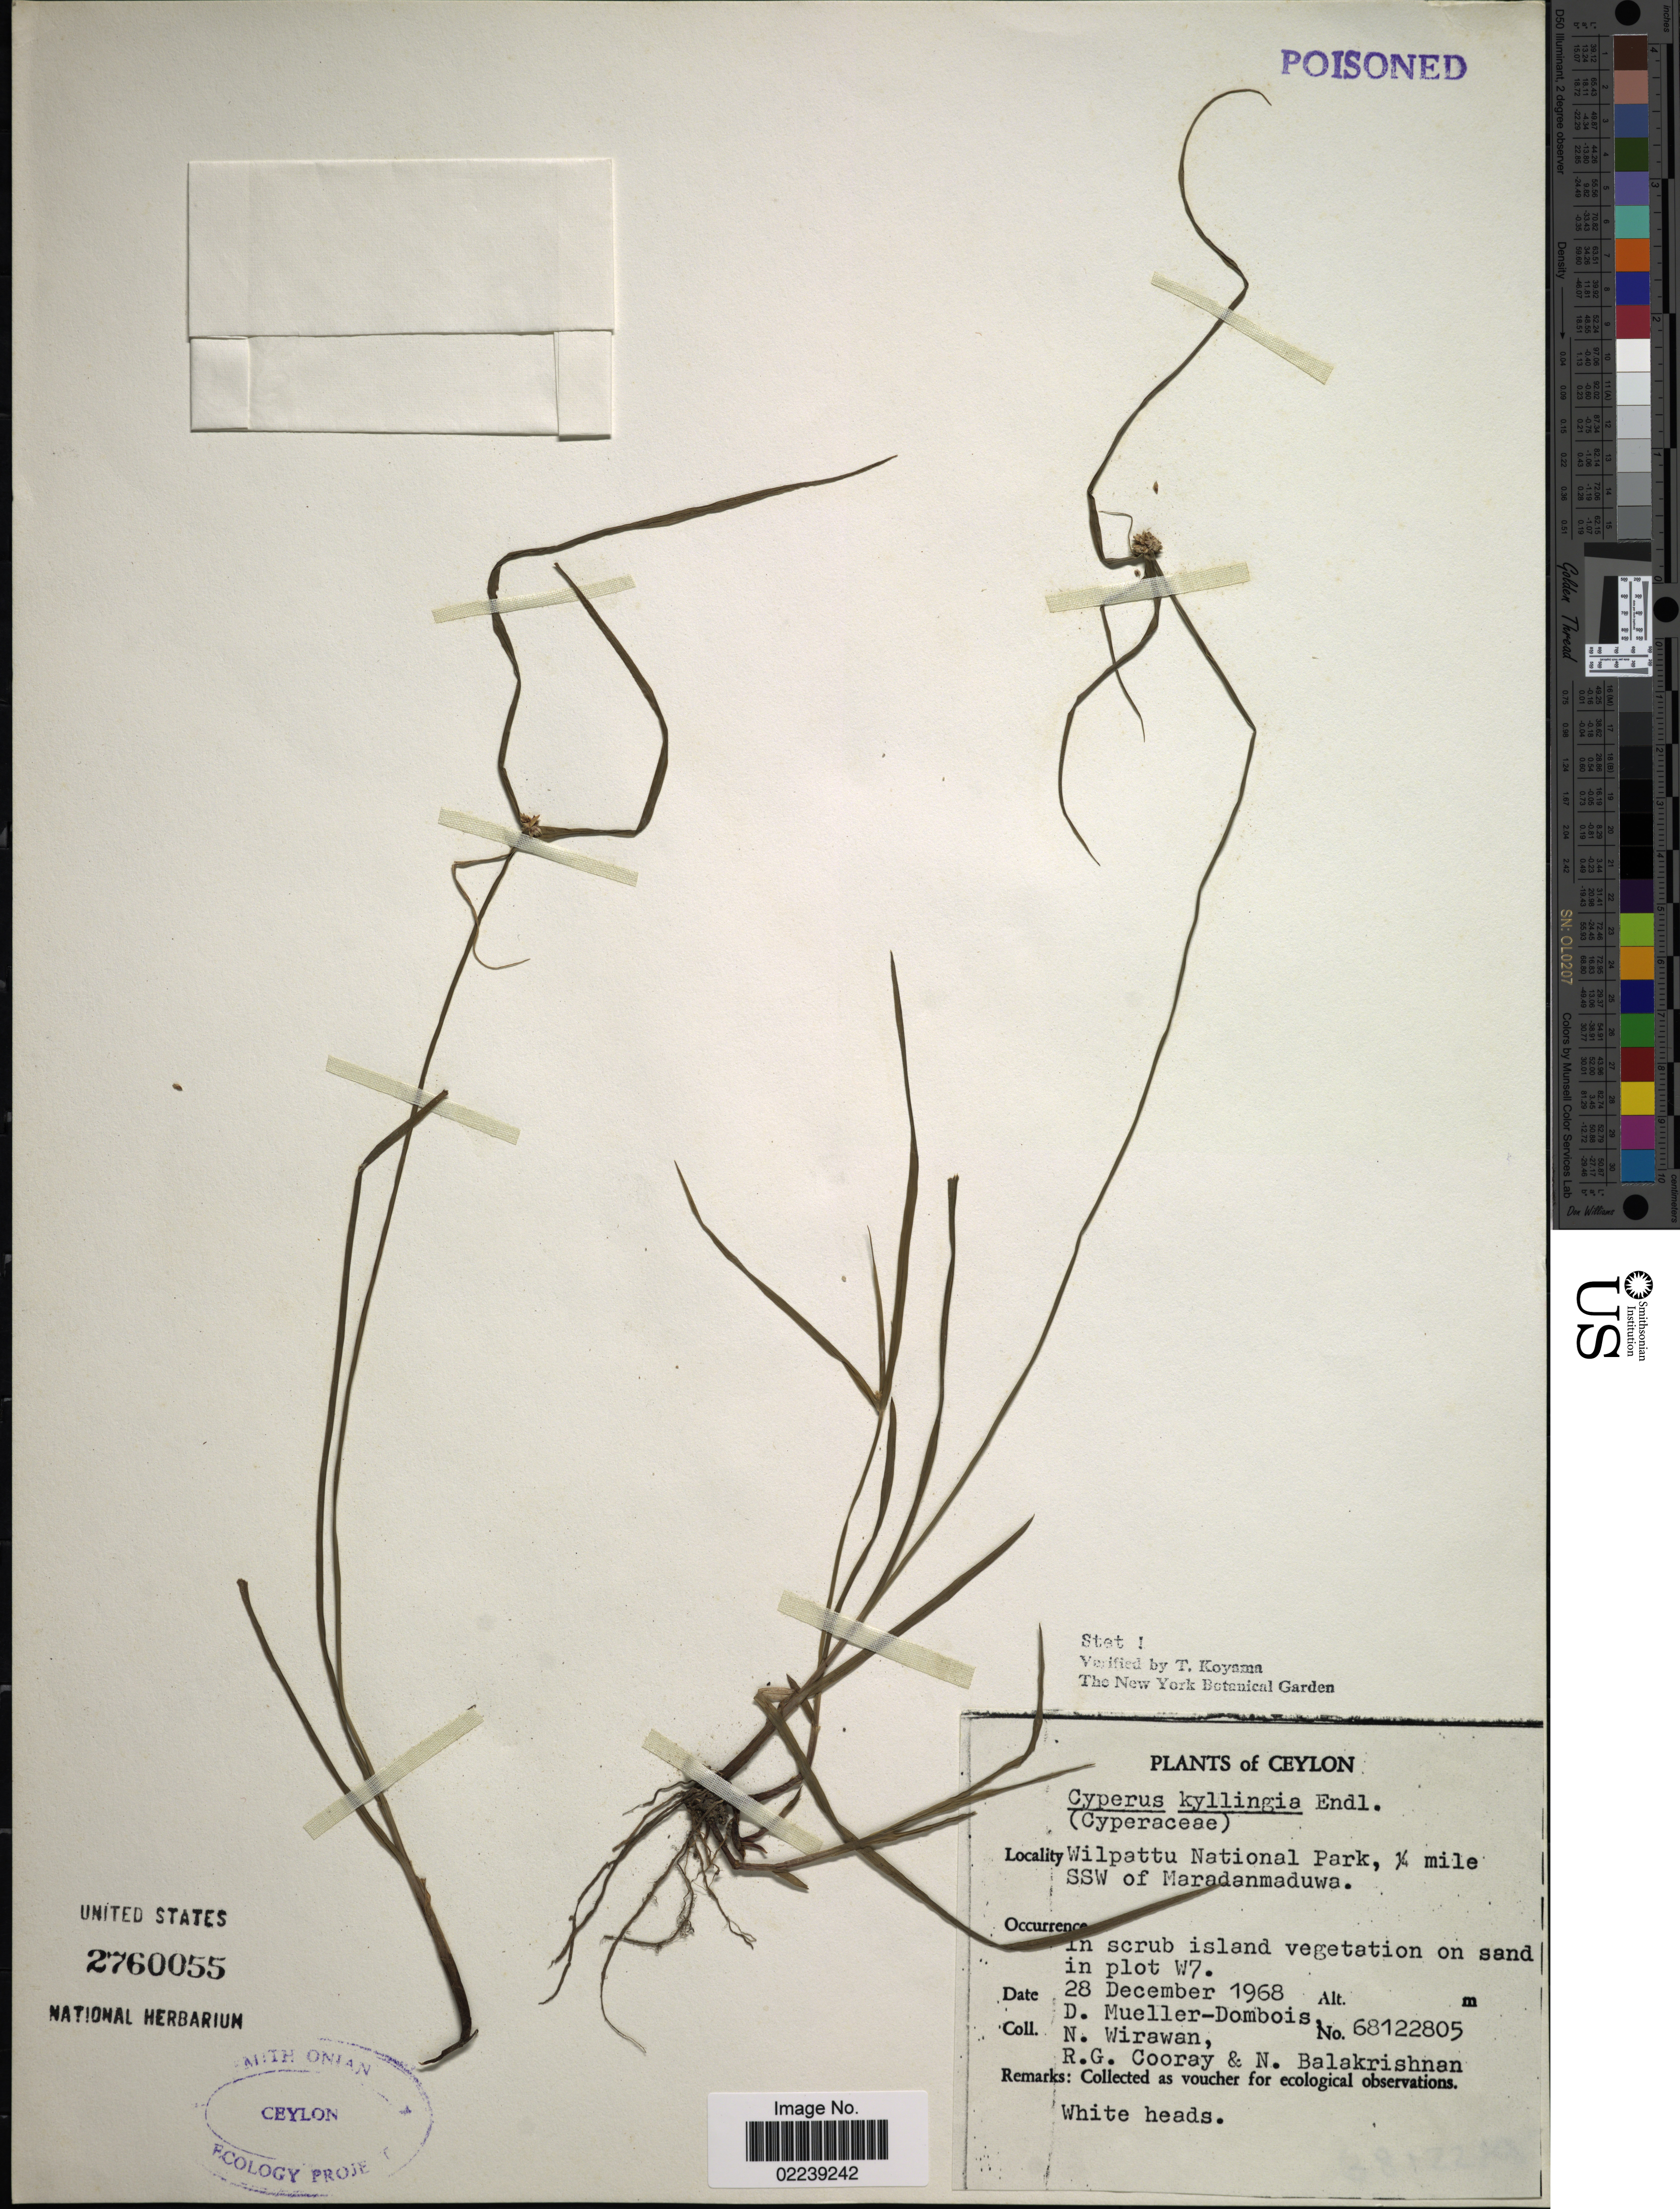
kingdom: Plantae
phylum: Tracheophyta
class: Liliopsida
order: Poales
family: Cyperaceae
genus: Cyperus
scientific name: Cyperus mindorensis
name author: (Steud.) Huygh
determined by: Strong, M. T., (US), Smithsonian Institution - National Museum of Natural History (UNITED STATES)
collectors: D. Meuller-Dombois, N. Wirawan, R. Cooray & N. Balakrishnan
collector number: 68122805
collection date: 1968-12-28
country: Sri Lanka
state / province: North Central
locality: Ceylon. Wilpattu National Park, ¼ mile SSw of Maradanmaduwa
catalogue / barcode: US 2760055